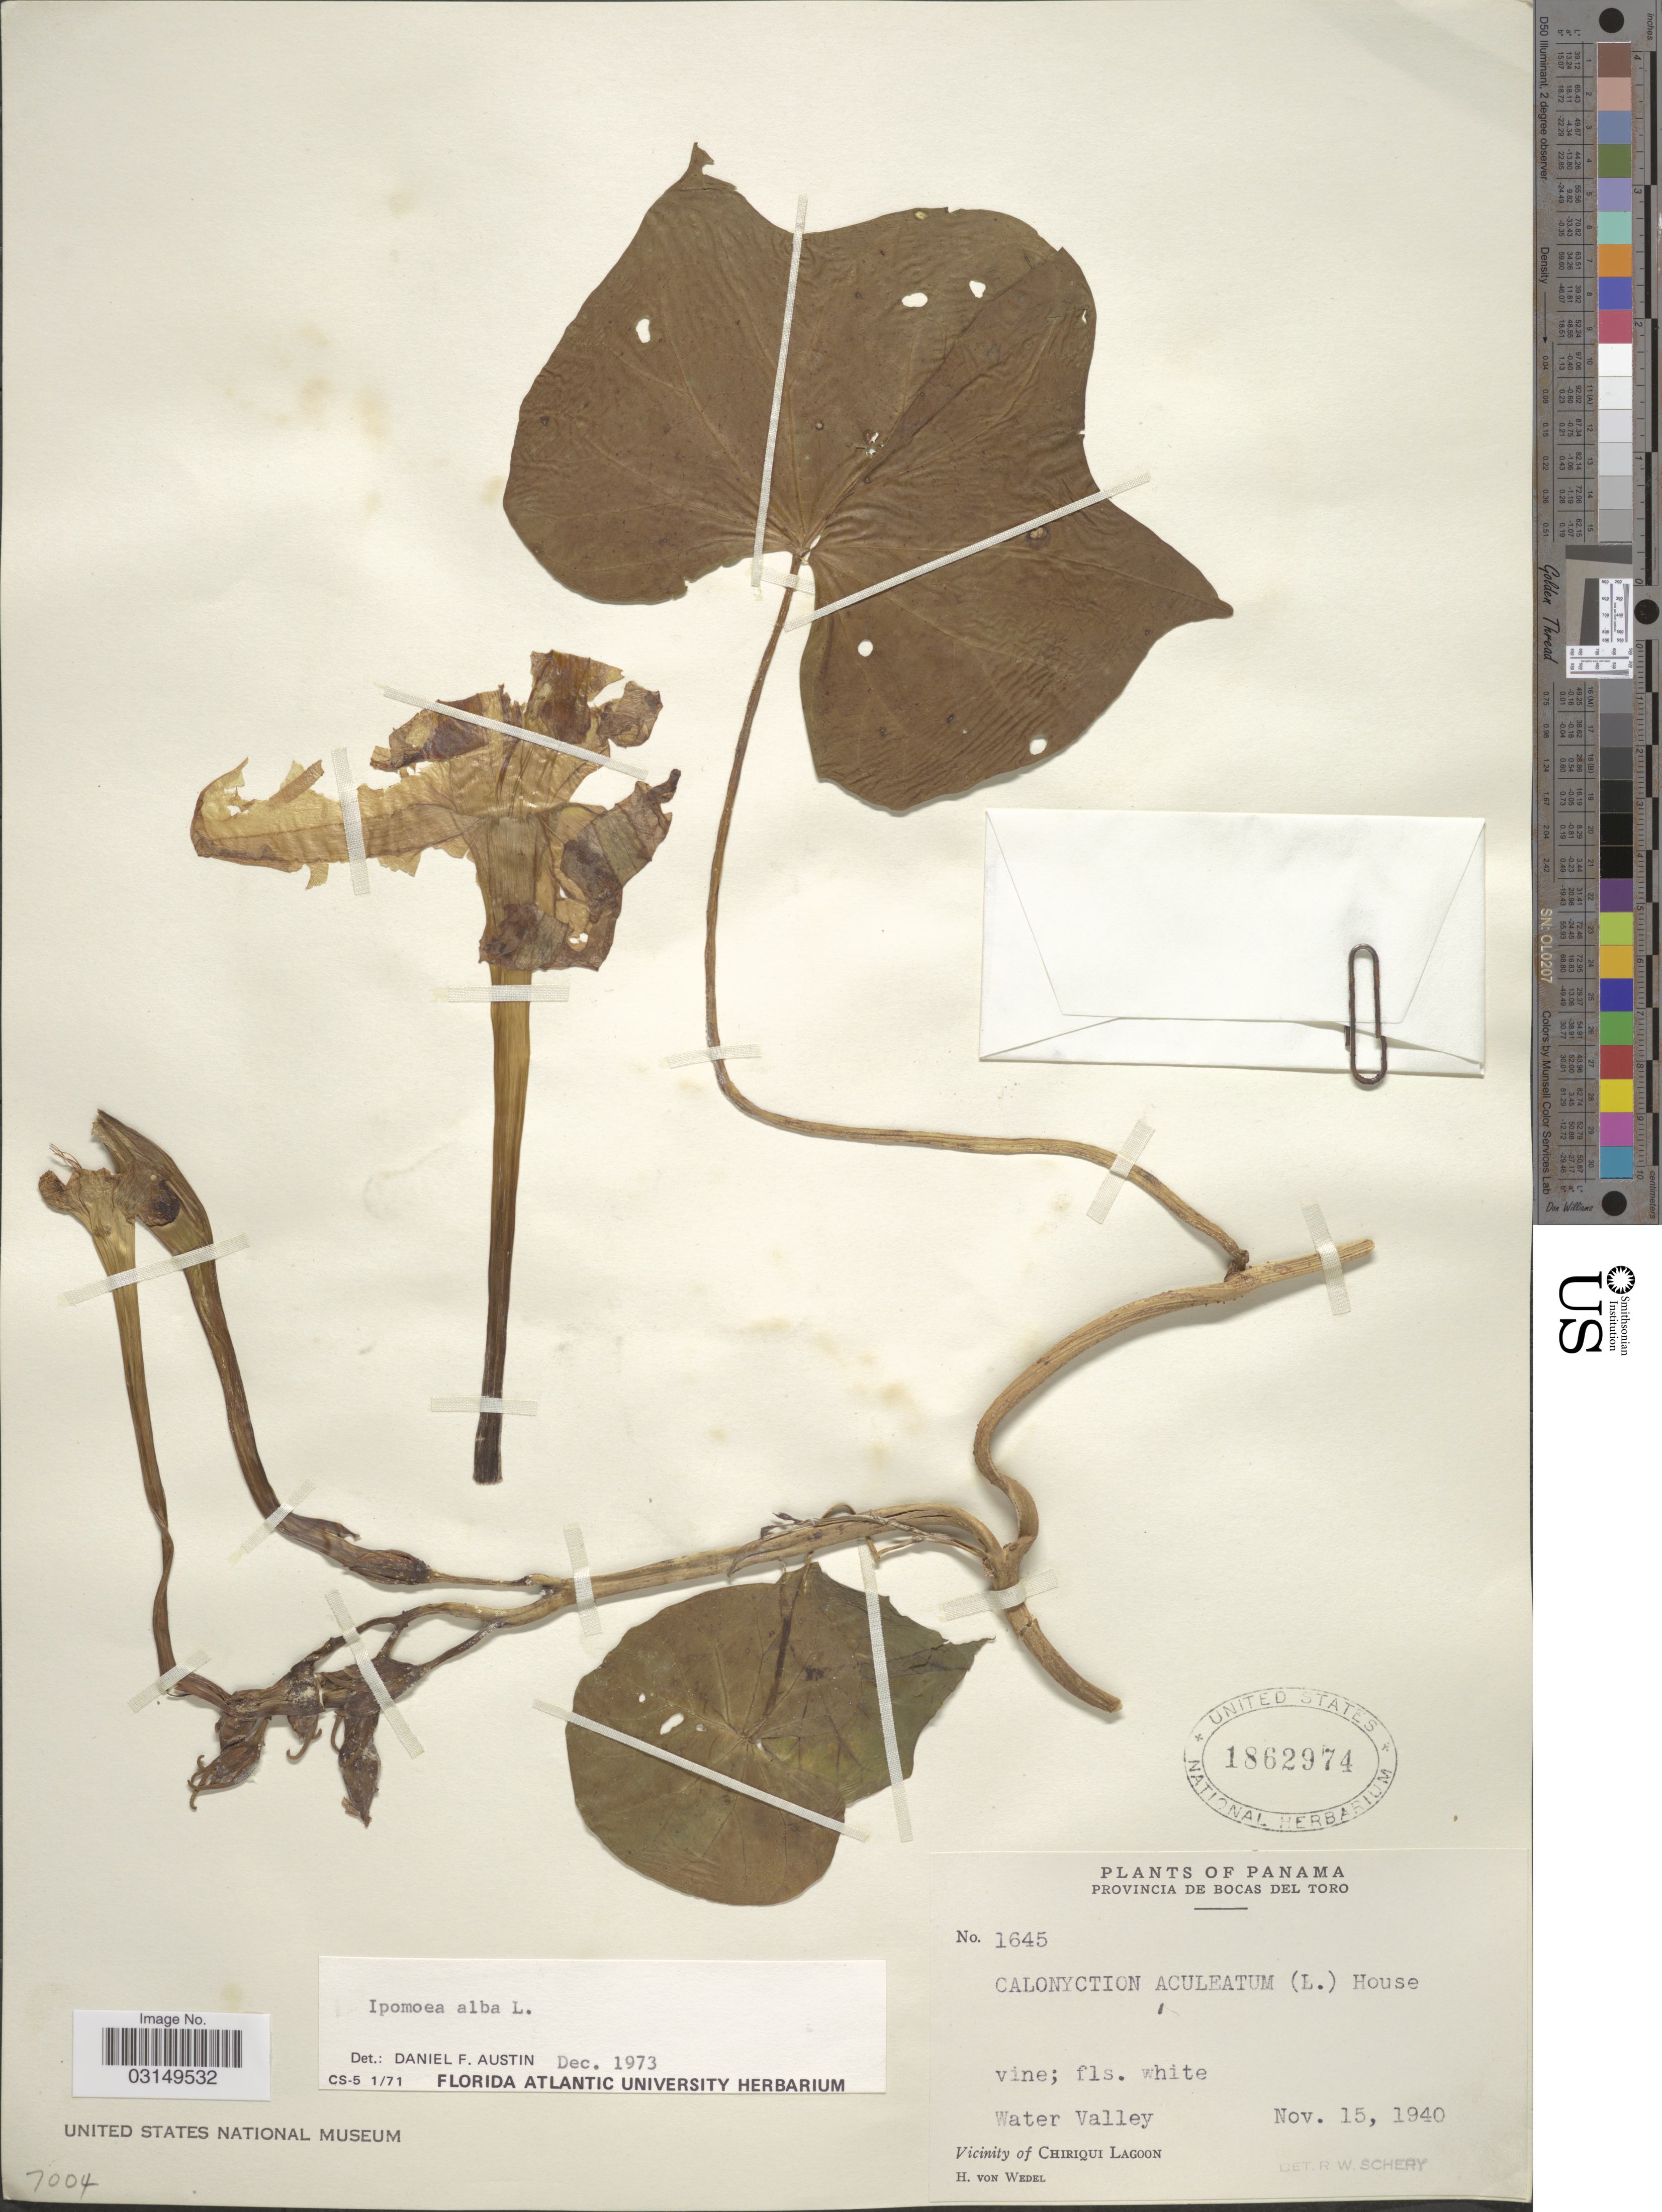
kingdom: Plantae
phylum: Tracheophyta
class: Magnoliopsida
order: Solanales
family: Convolvulaceae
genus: Ipomoea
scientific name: Ipomoea alba L.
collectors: H. von Wedel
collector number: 1645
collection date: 1940-11-15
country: Panama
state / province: Bocas del Toro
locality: Water Valley. Vicinity of Chiriqui Lagoon.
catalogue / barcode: US 1862974